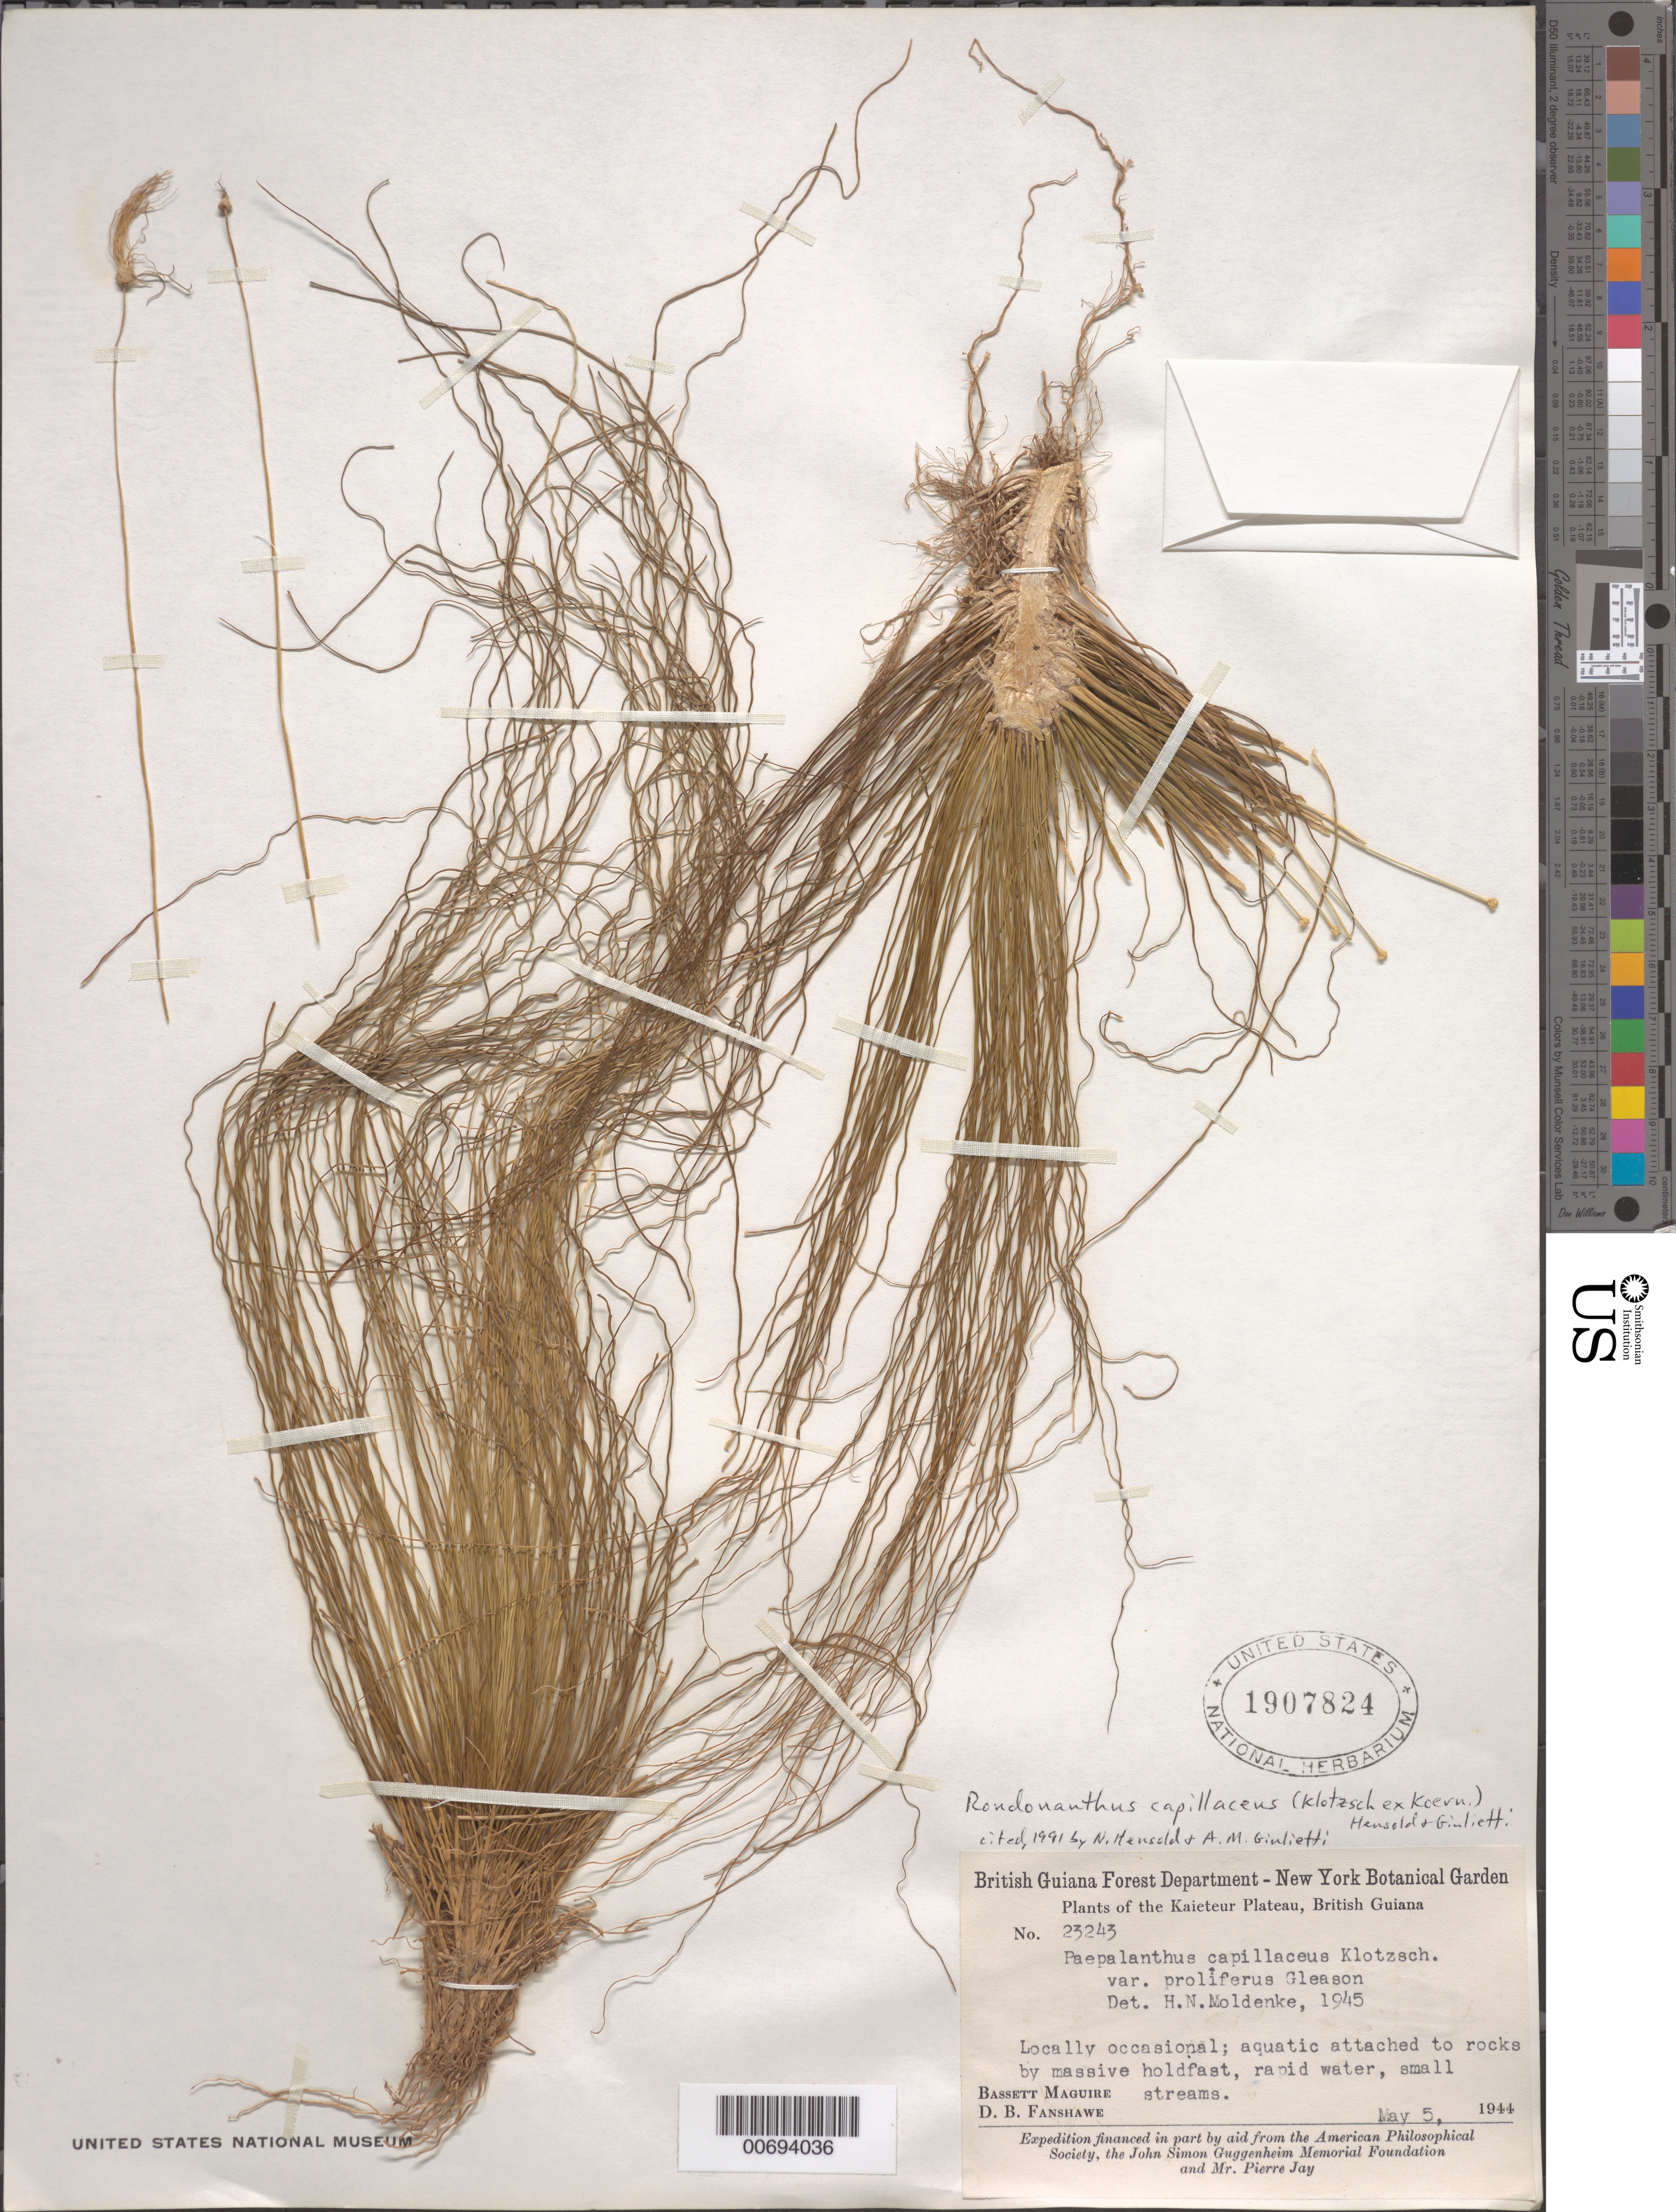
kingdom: Plantae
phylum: Tracheophyta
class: Liliopsida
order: Poales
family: Eriocaulaceae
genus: Rondonanthus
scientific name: Rondonanthus capillaceus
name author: (Klotzsch ex Körn.) Hensold & Giul.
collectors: B. Maguire & D. B. Fanshawe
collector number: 23243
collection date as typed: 5-May-44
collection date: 1944-05-05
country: Guyana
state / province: Potaro-Siparuni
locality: Kaieteur Plateau, Potaro River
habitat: Rapid water, small streams.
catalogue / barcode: US 1907824